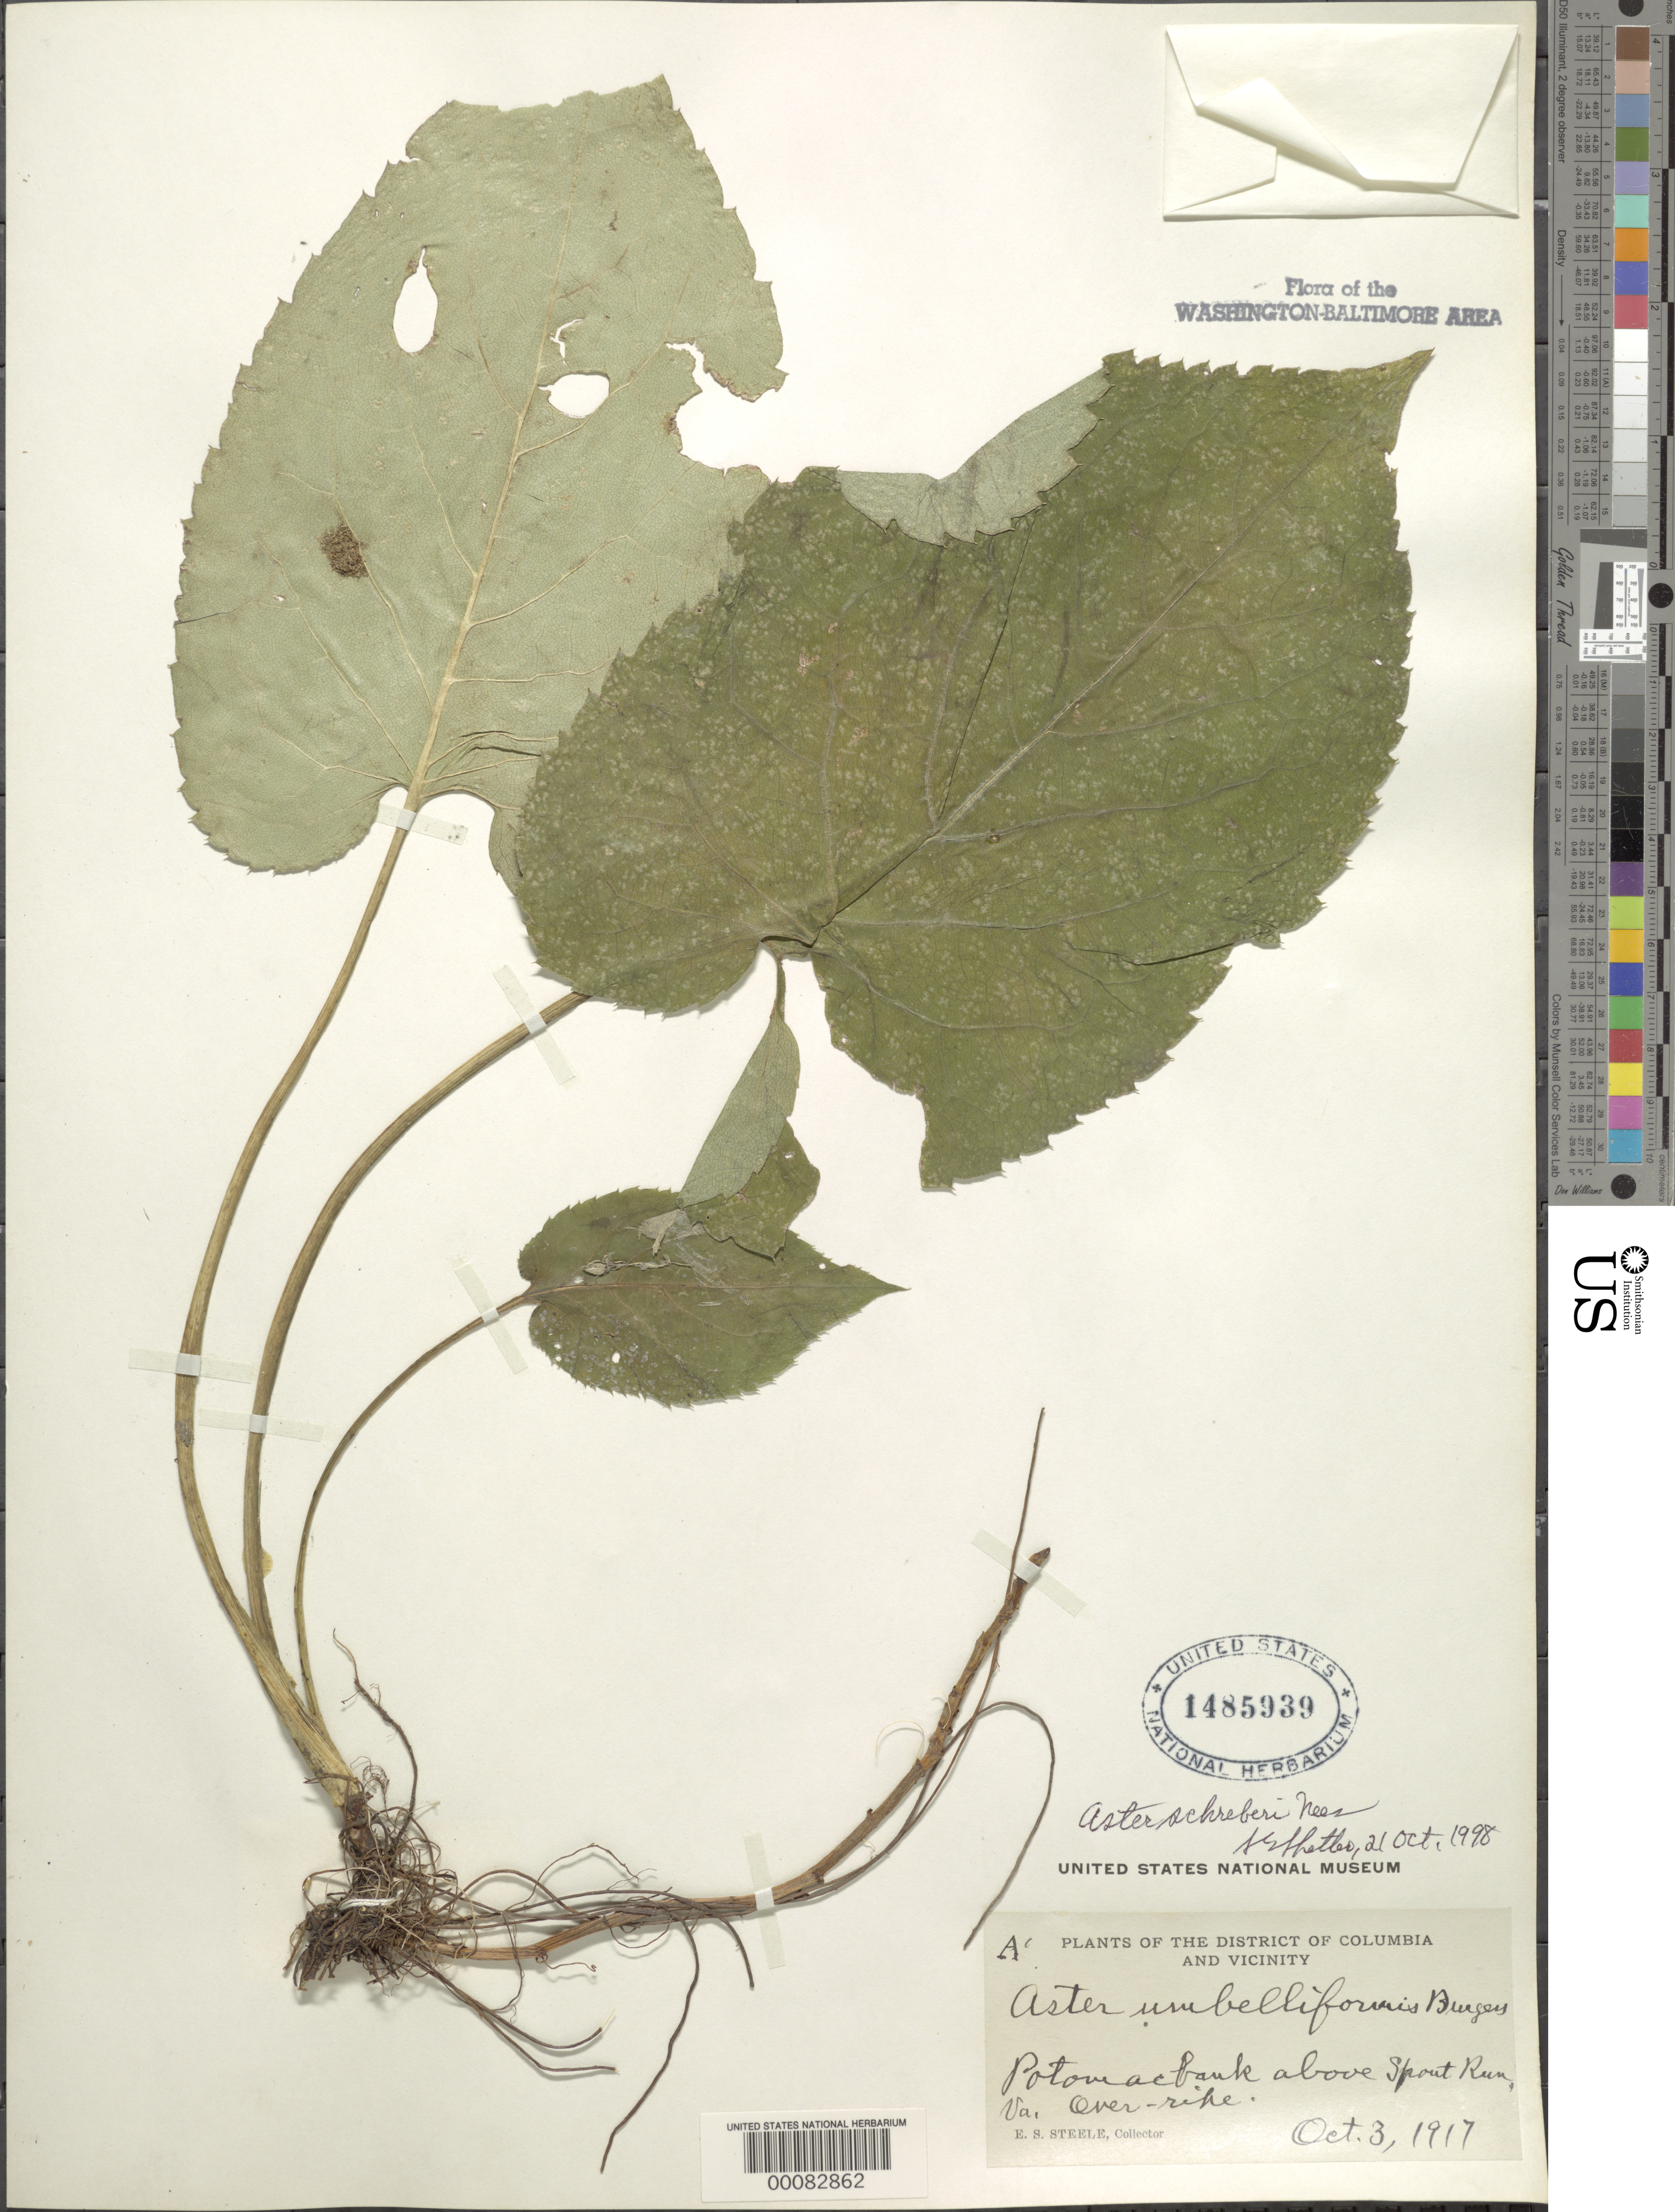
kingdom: Plantae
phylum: Tracheophyta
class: Magnoliopsida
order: Asterales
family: Asteraceae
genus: Eurybia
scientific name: Eurybia schreberi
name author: (Nees) Nees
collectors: E. Steele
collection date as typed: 03 Oct 1917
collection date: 1917-10-03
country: United States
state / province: Virginia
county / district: Fairfax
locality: Potomac bank above Spout Run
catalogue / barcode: US 1485939